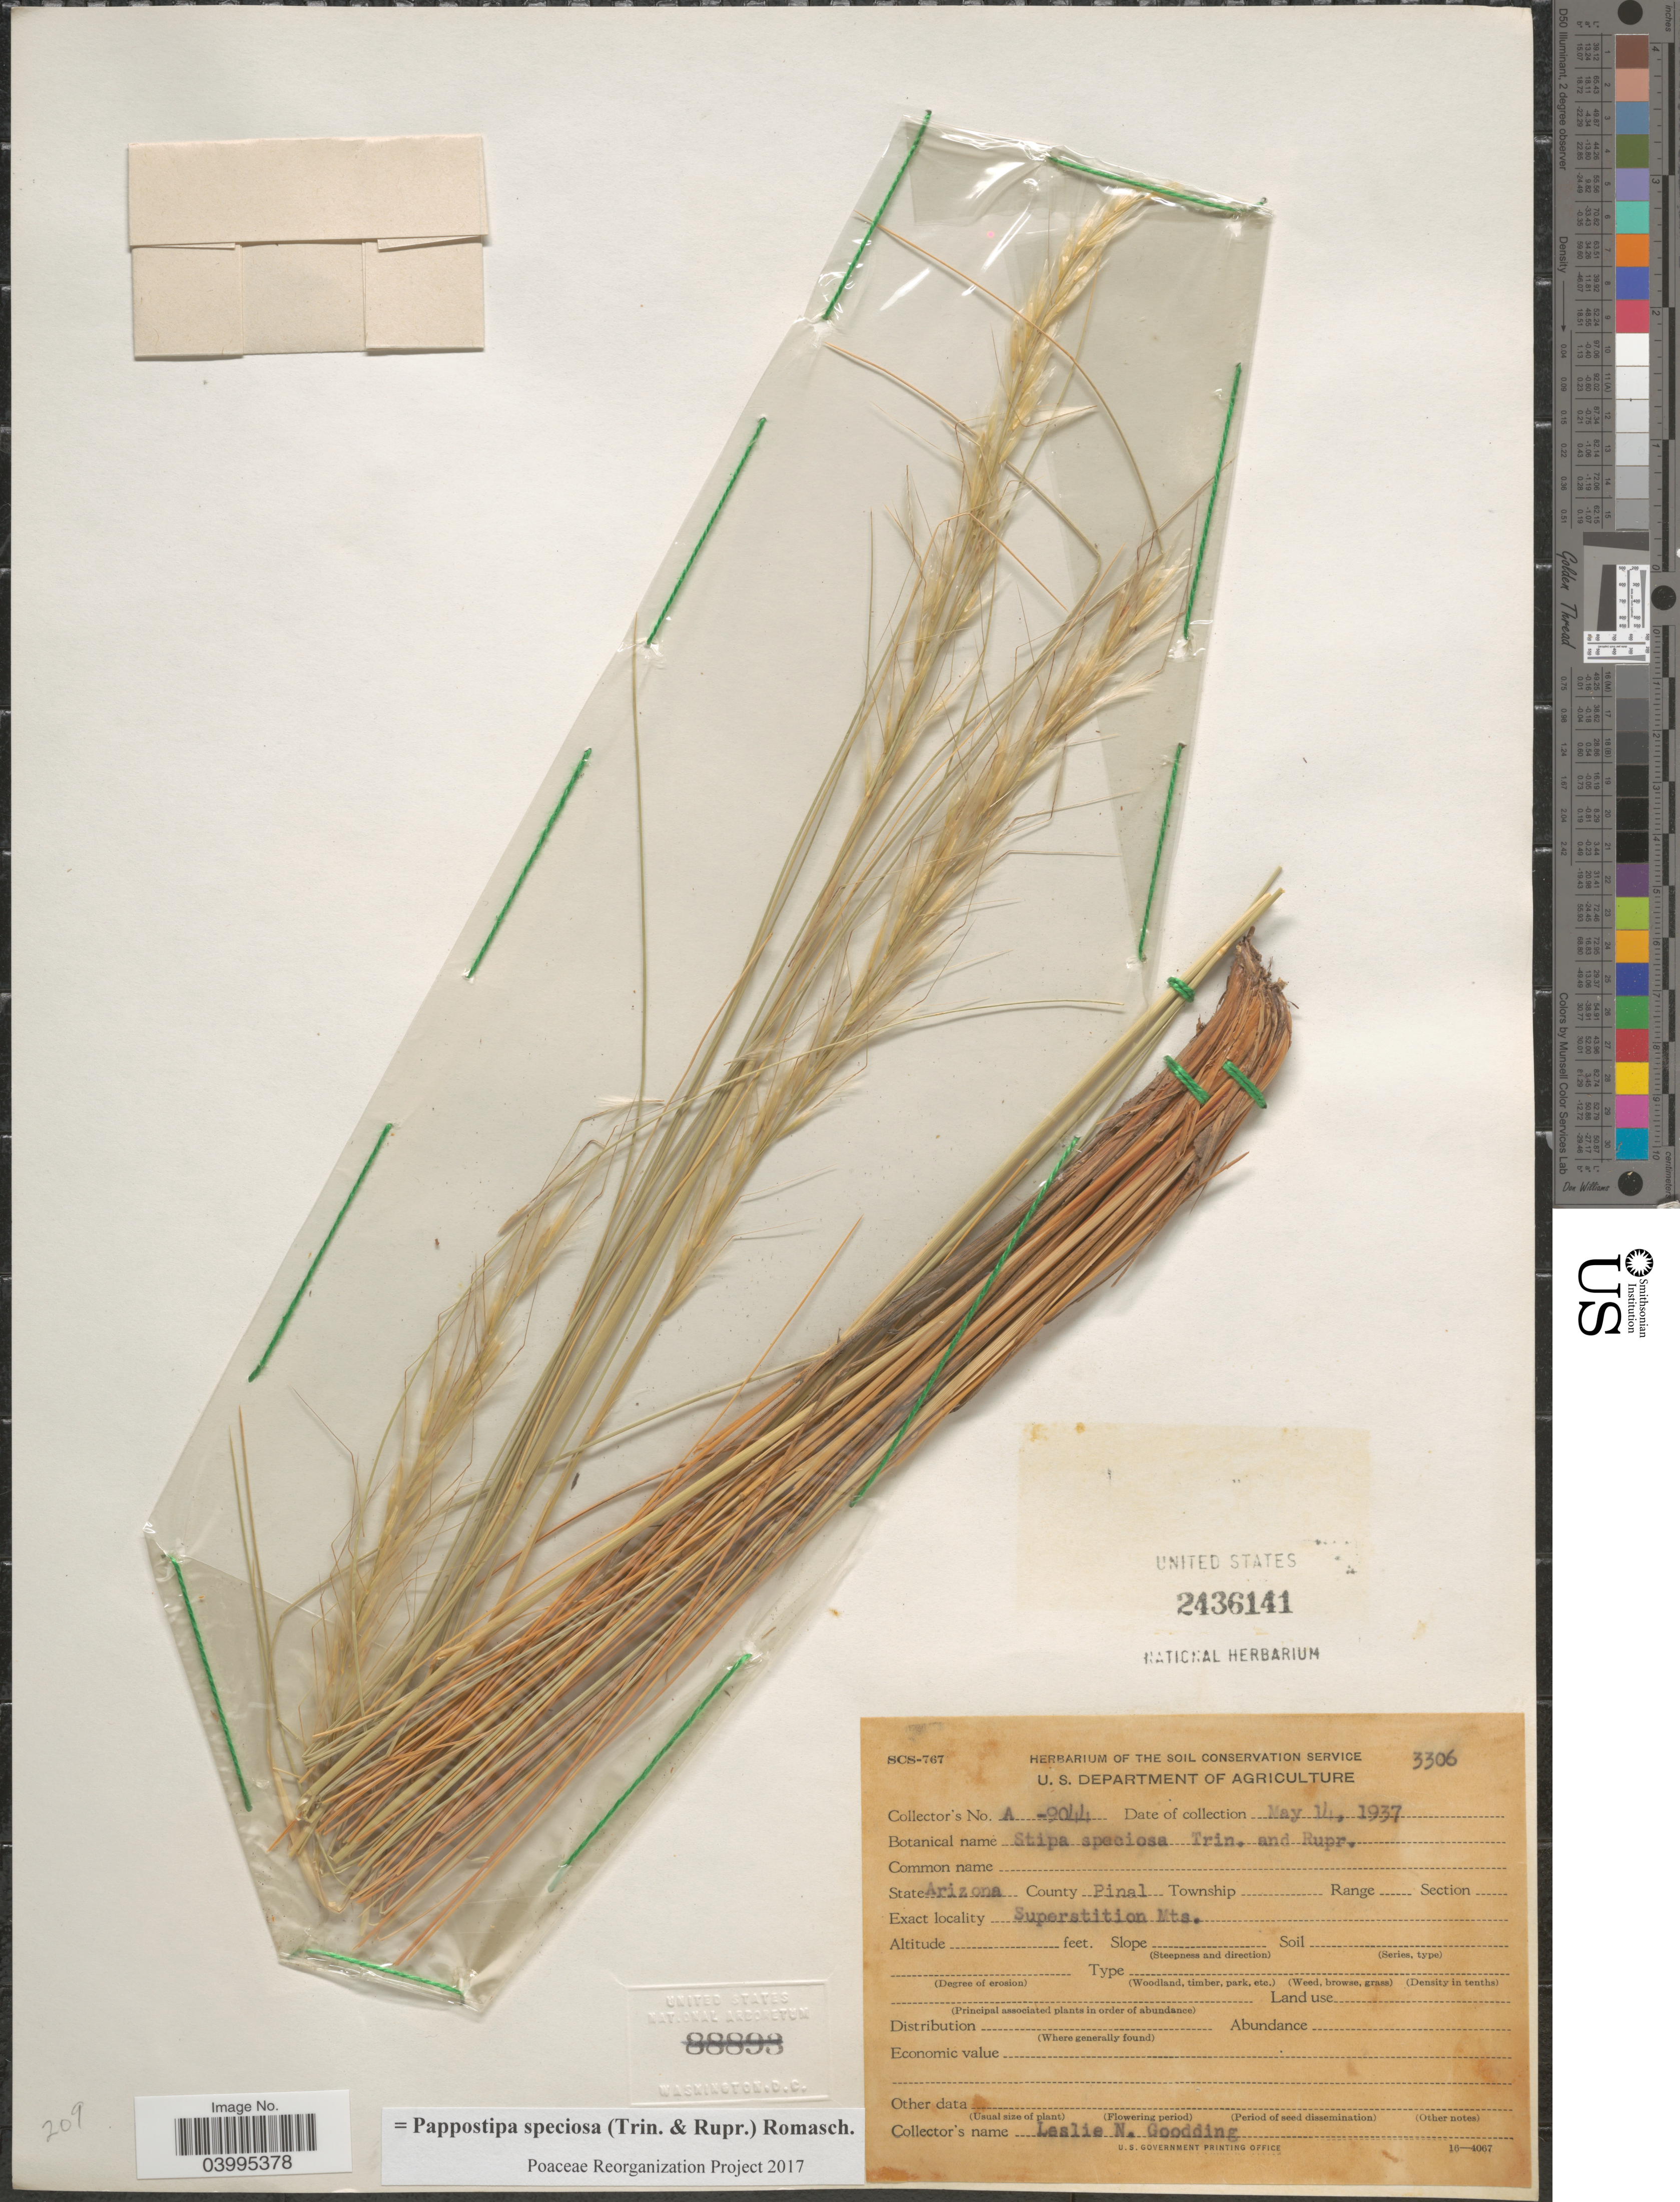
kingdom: Plantae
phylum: Tracheophyta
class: Liliopsida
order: Poales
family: Poaceae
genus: Pappostipa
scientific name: Pappostipa speciosa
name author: (Trin. & Rupr.) Romasch.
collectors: L. N. Goodding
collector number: A9044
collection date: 1937-05-14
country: United States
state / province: Arizona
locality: County Pinal. Superstition Mts.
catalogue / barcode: US 2436141